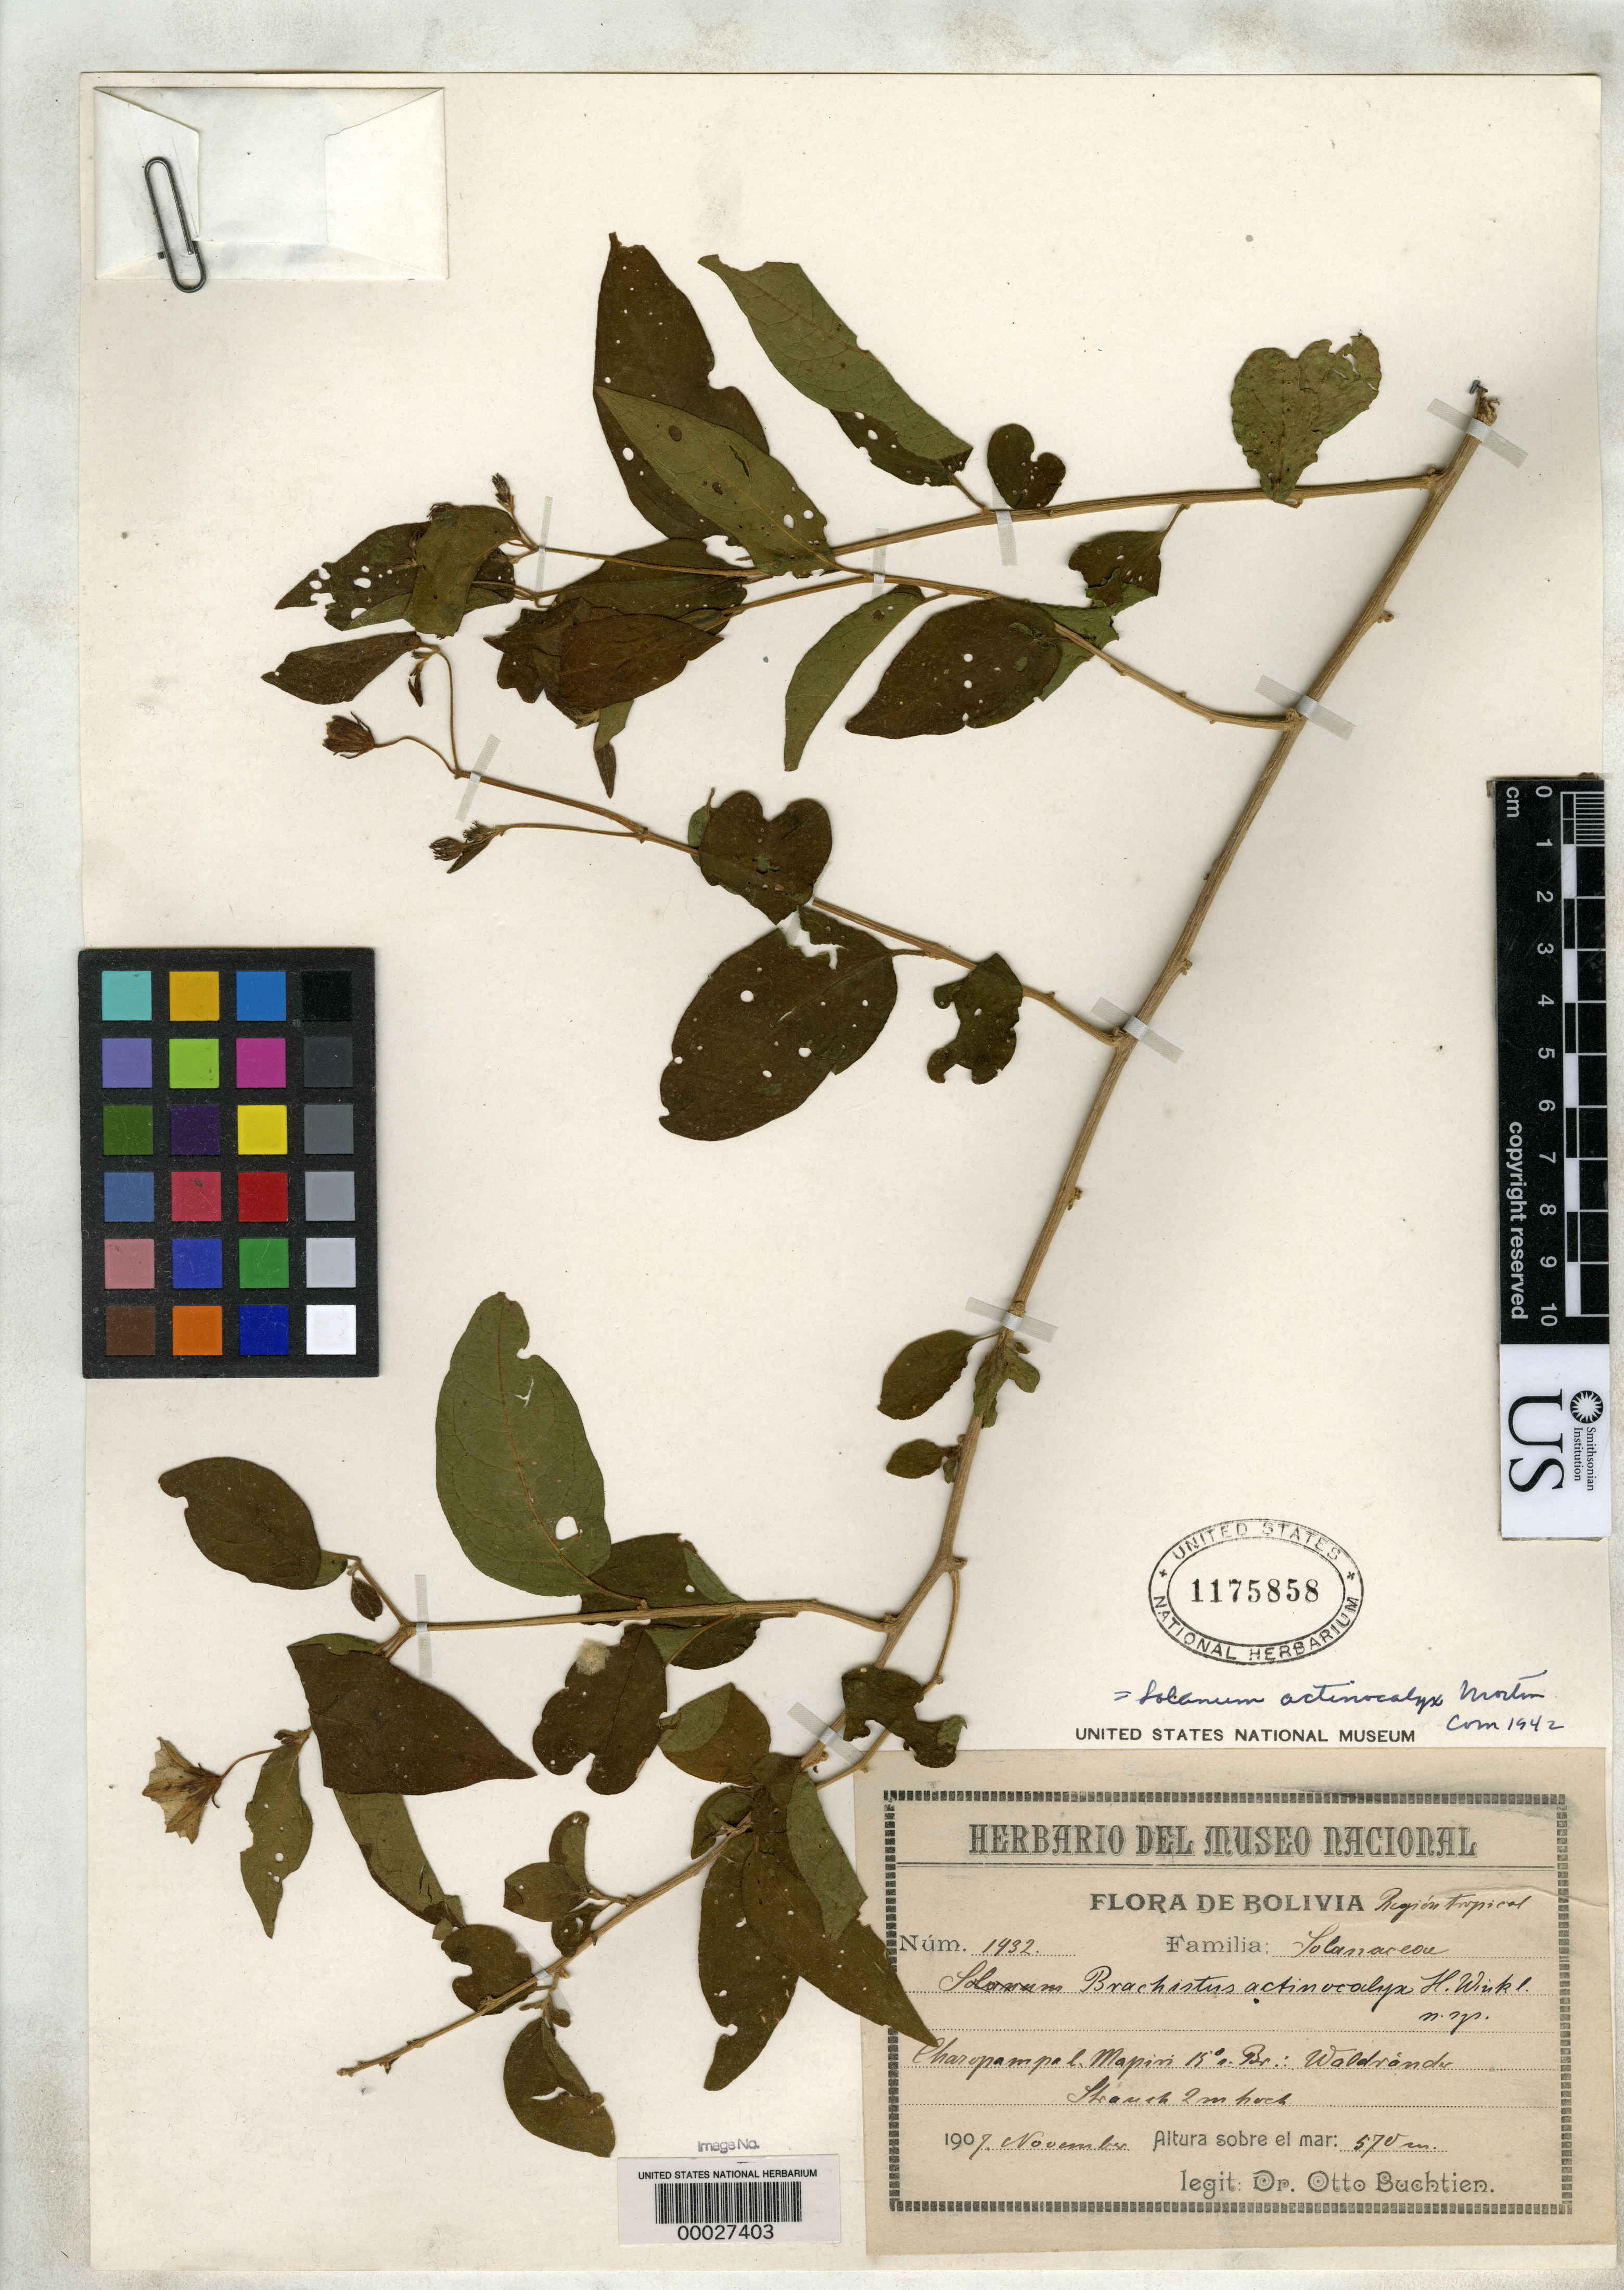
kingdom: Plantae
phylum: Tracheophyta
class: Magnoliopsida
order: Solanales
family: Solanaceae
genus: Brachistus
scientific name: Brachistus actinocalyx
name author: H.J.P. Winkl.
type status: Isotype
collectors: O. Buchtien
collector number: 1432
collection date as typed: Nov 1907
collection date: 1907-11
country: Bolivia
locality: Mapiri, Charopampa.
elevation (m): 570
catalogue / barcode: US 1175858